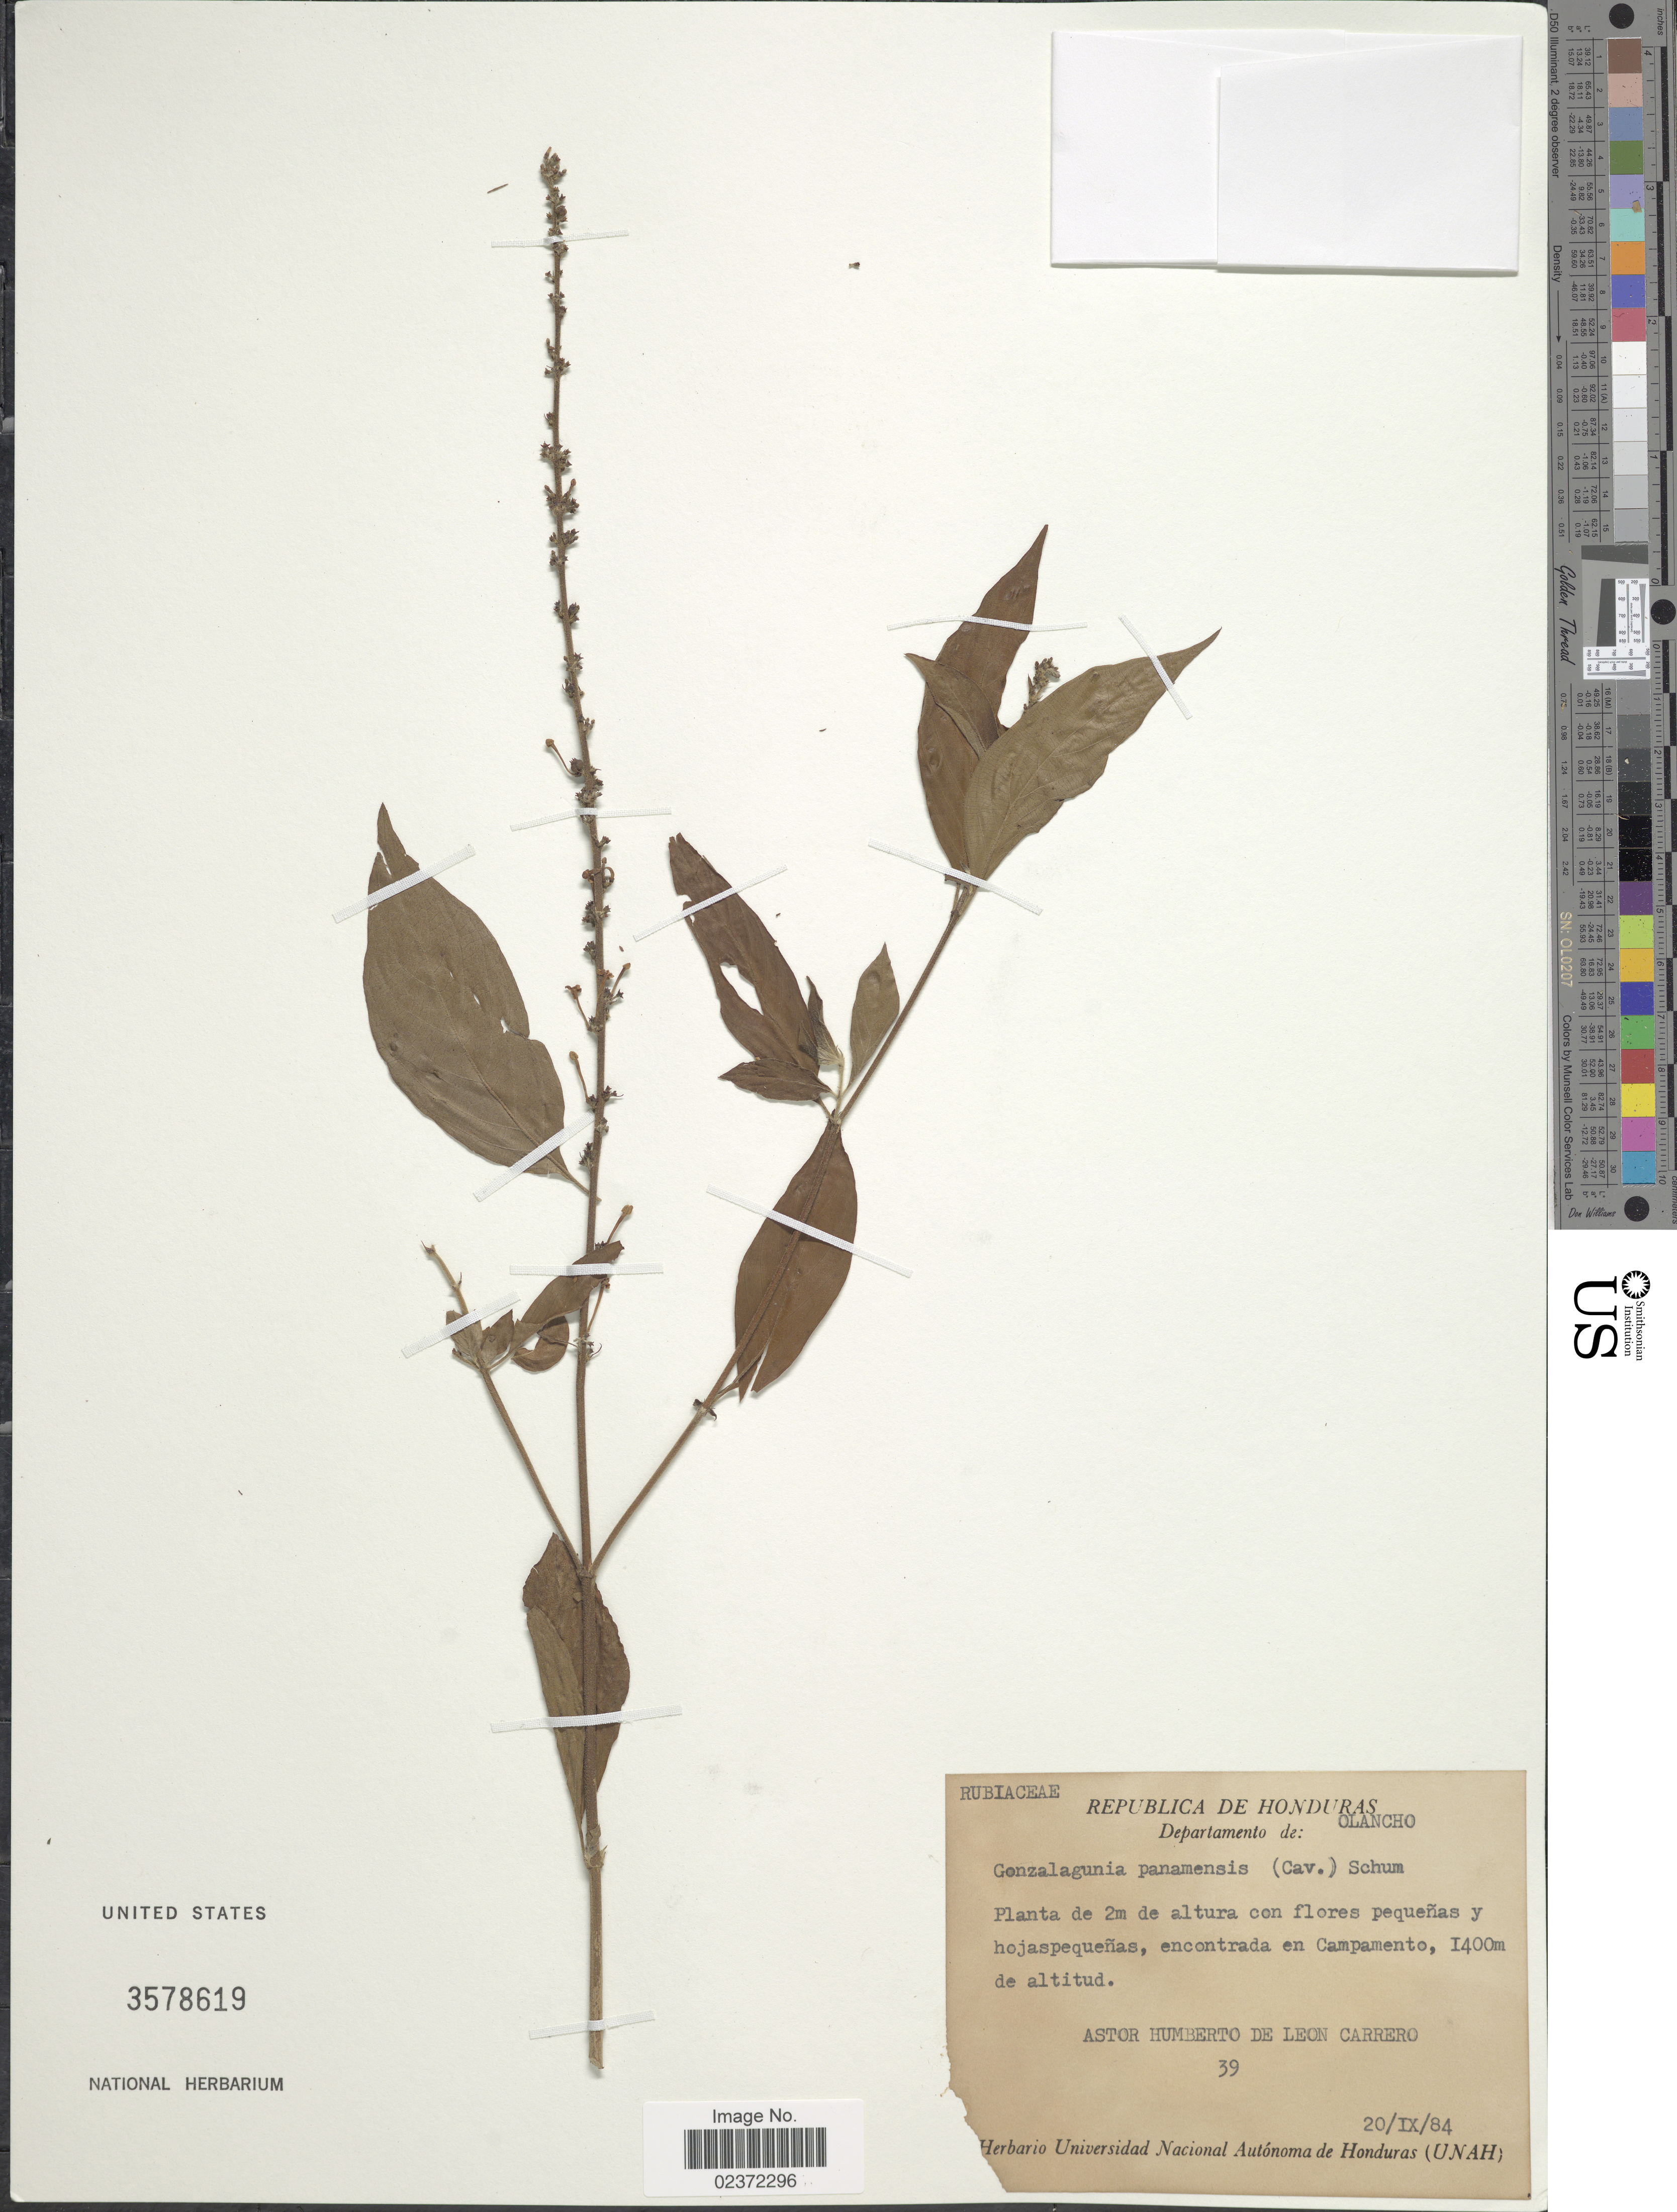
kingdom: Plantae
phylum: Tracheophyta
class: Magnoliopsida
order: Gentianales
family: Rubiaceae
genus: Duggena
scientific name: Duggena sp.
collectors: A. Leon Carrero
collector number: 39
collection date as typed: Transcribed d/m/y: 20/9/84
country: Honduras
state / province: Olancho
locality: Encontrada en Campamento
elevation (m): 1400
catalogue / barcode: US 3578619